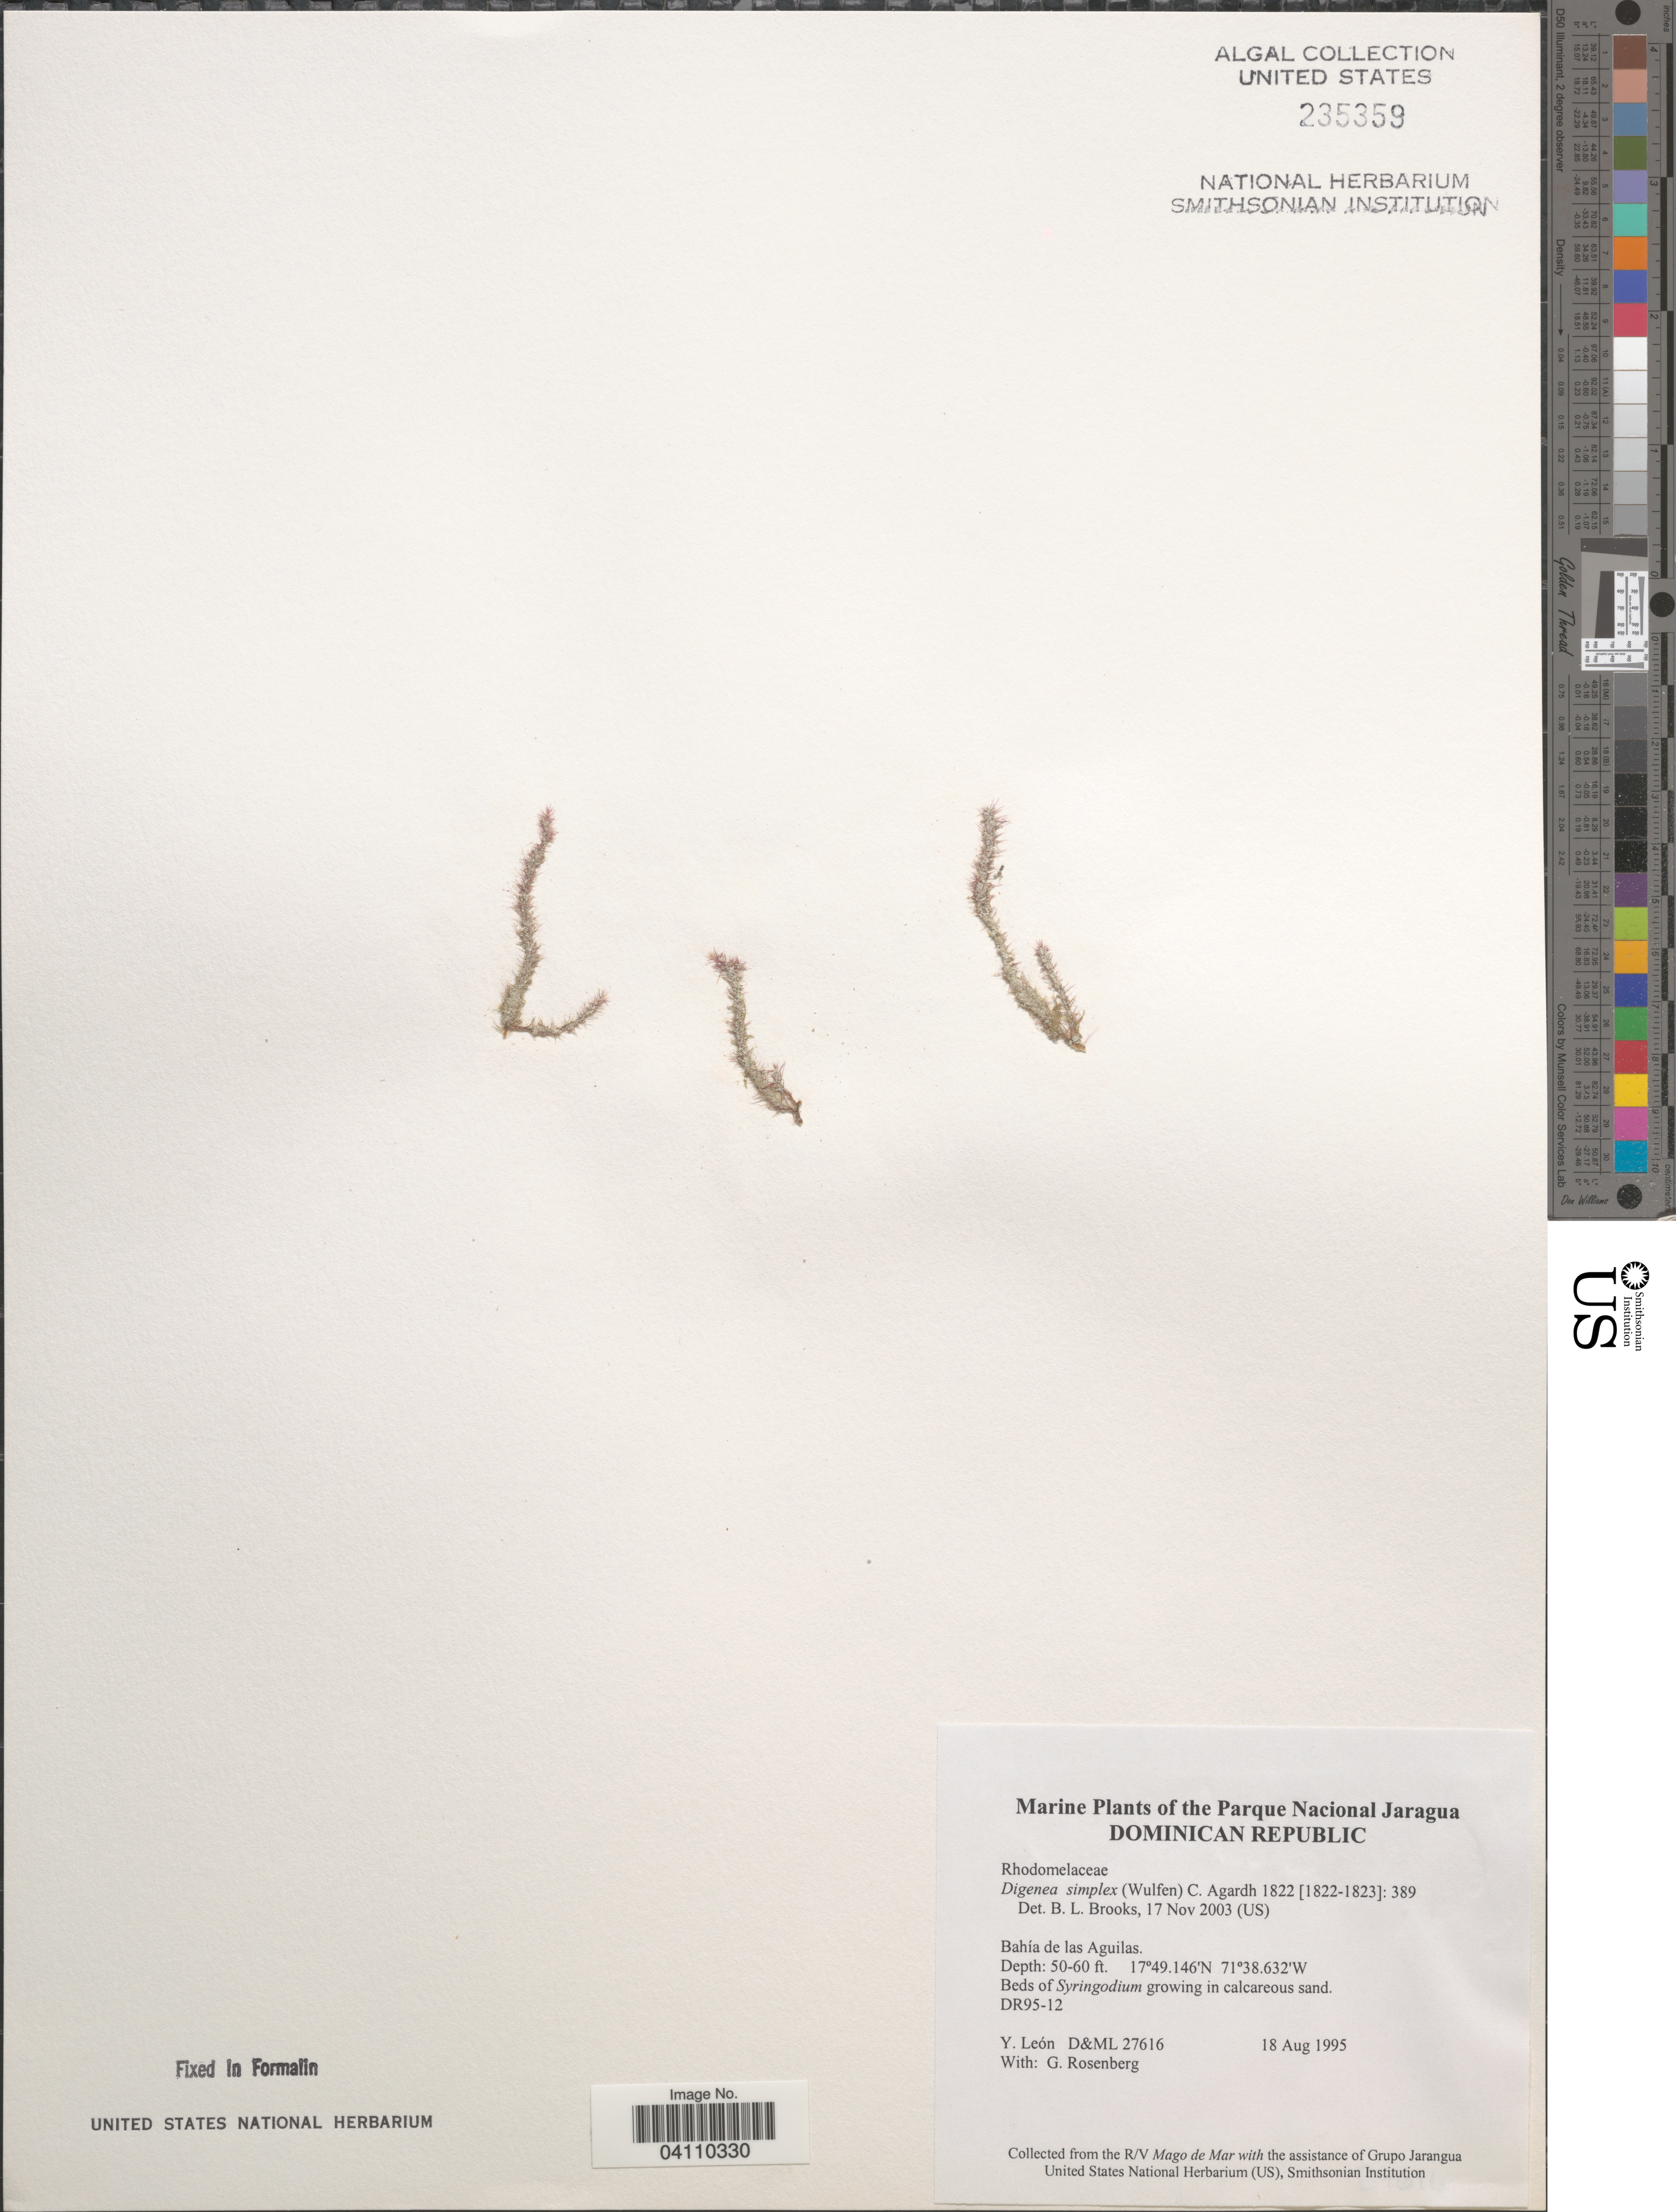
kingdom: Plantae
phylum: Rhodophyta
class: Florideophyceae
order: Ceramiales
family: Rhodomelaceae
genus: Digenea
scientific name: Digenea simplex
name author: (Wulfen) C. Agardh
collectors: Y. León & G. Rosenberg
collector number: D&ML27616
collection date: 1995-08-18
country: Dominican Republic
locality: The Parque Nacional Jaragua. Bahía de las Aguilas.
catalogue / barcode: US 235359